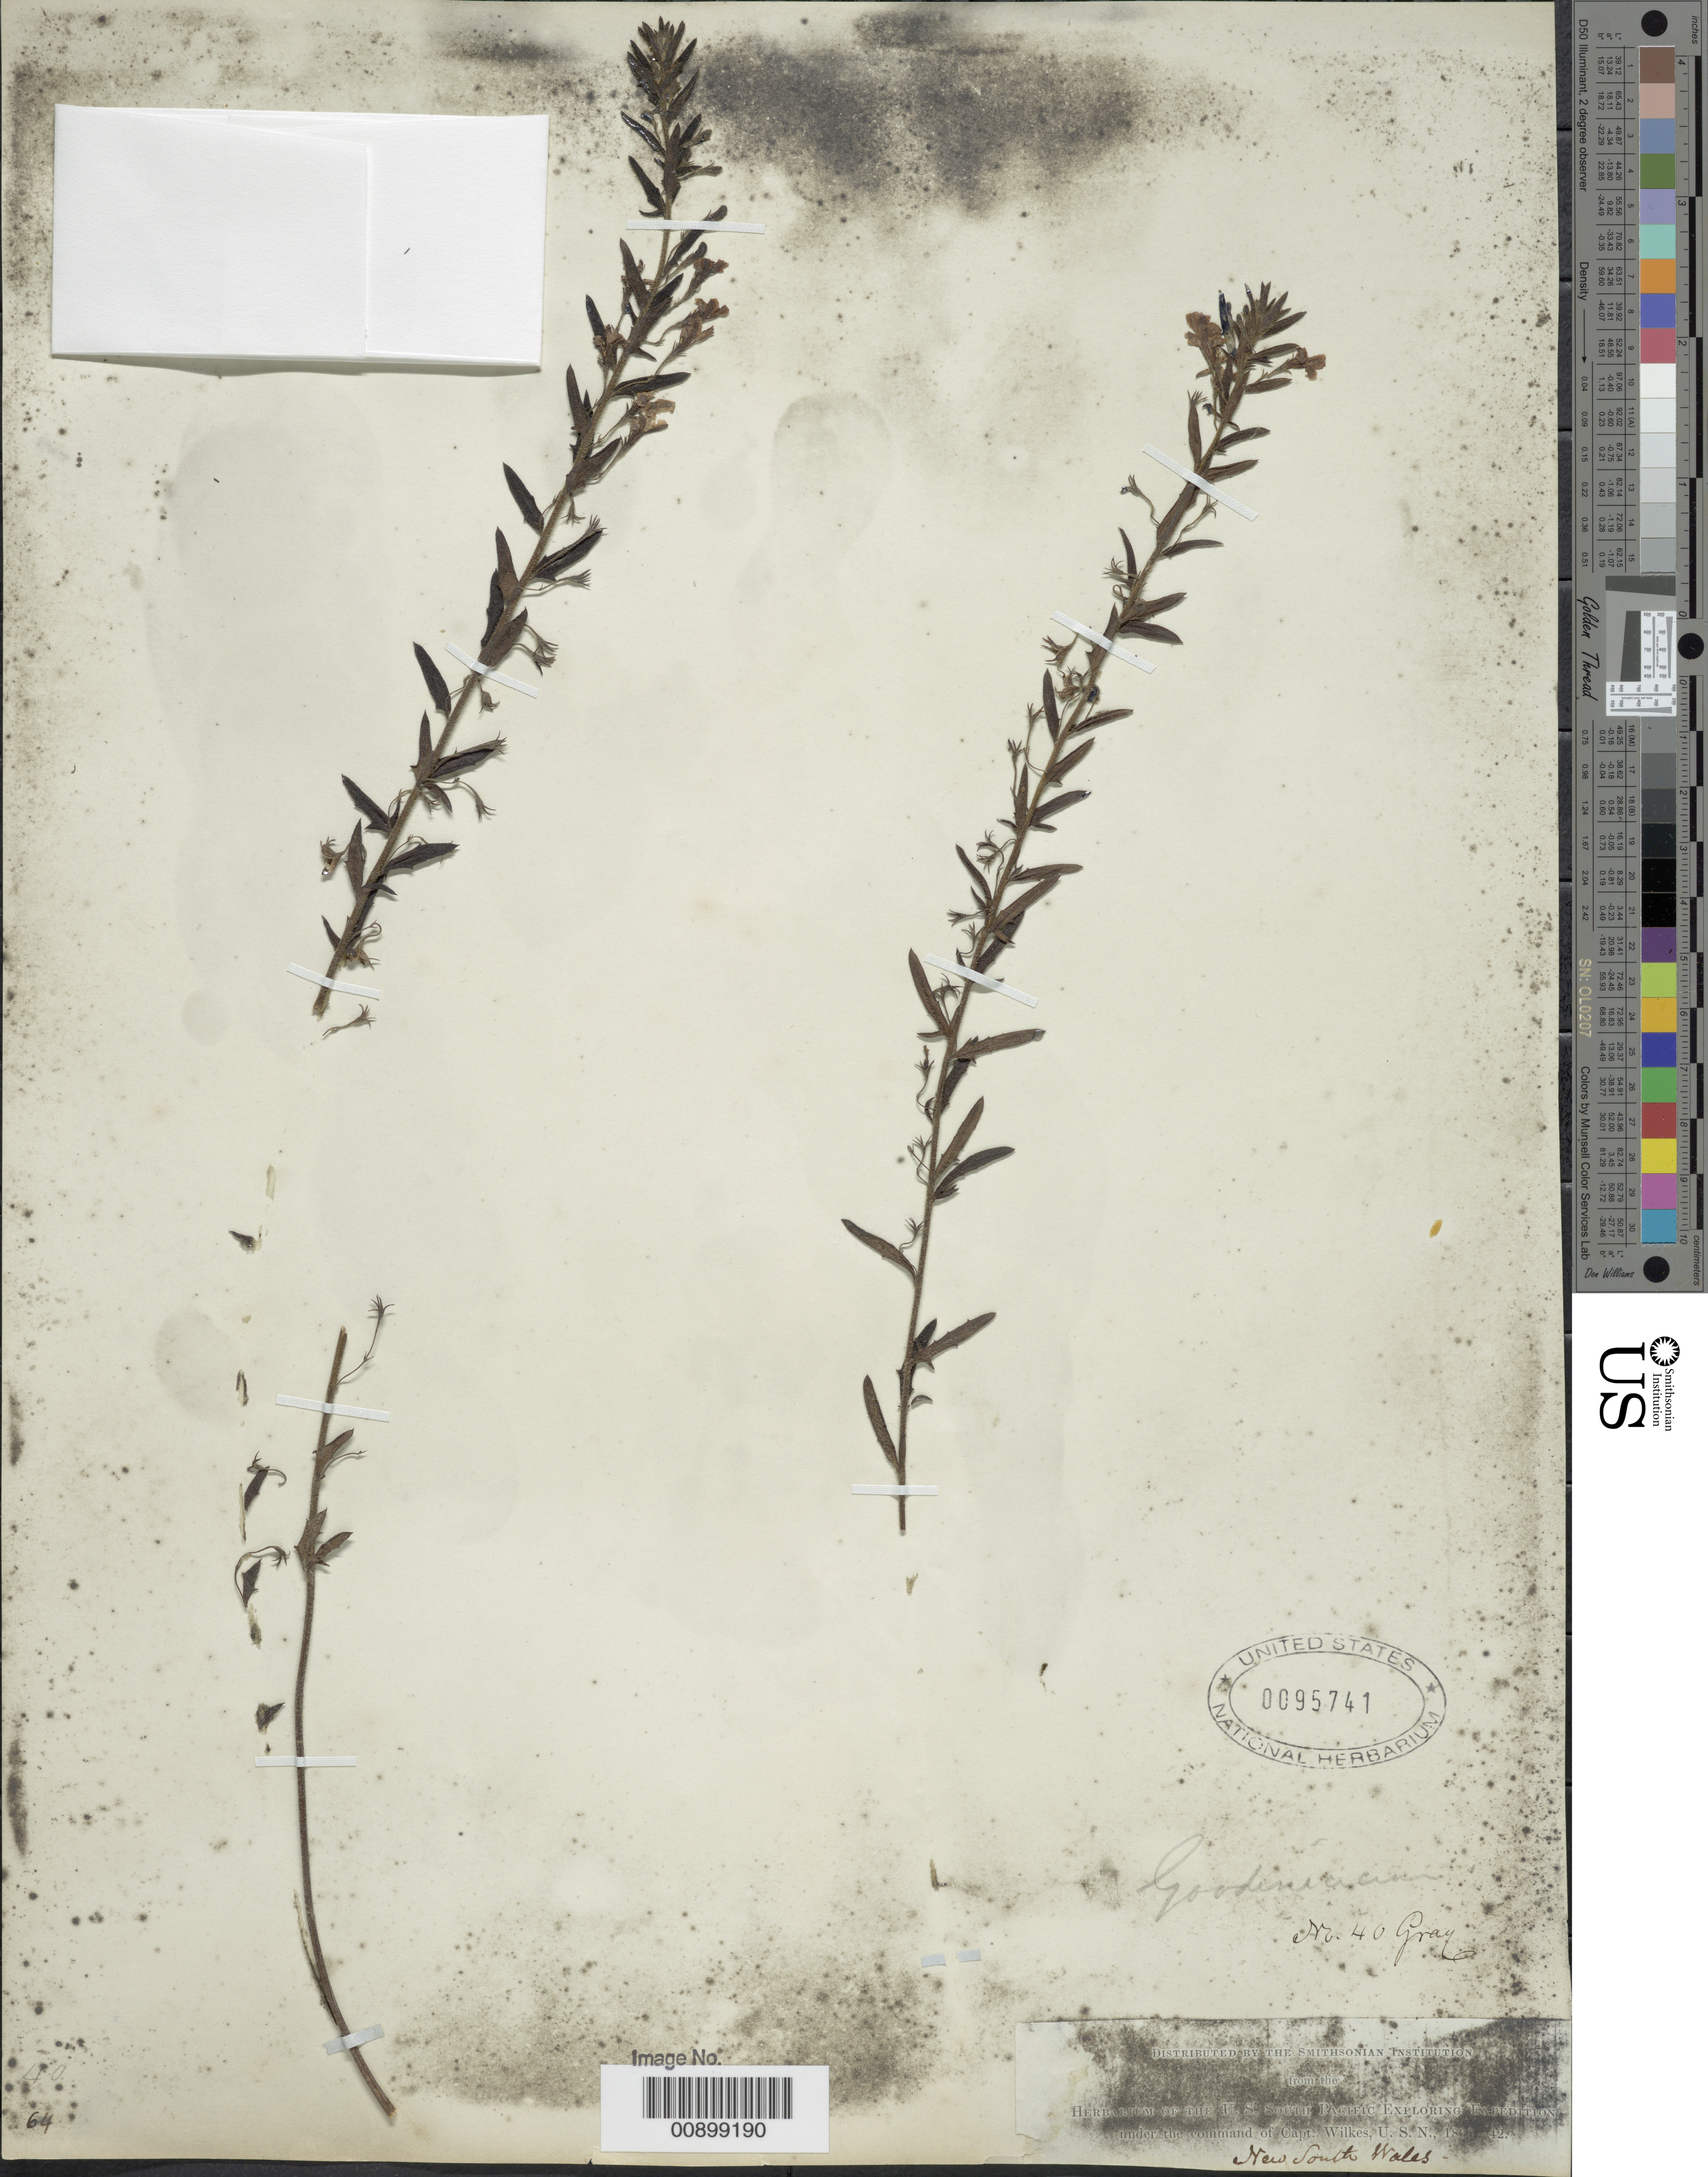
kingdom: Plantae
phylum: Tracheophyta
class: Magnoliopsida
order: Asterales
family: Goodeniaceae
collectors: Wilkes Explor. Exped.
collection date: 1838/1842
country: Australia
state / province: New South Wales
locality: New South Wales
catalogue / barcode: US 95741